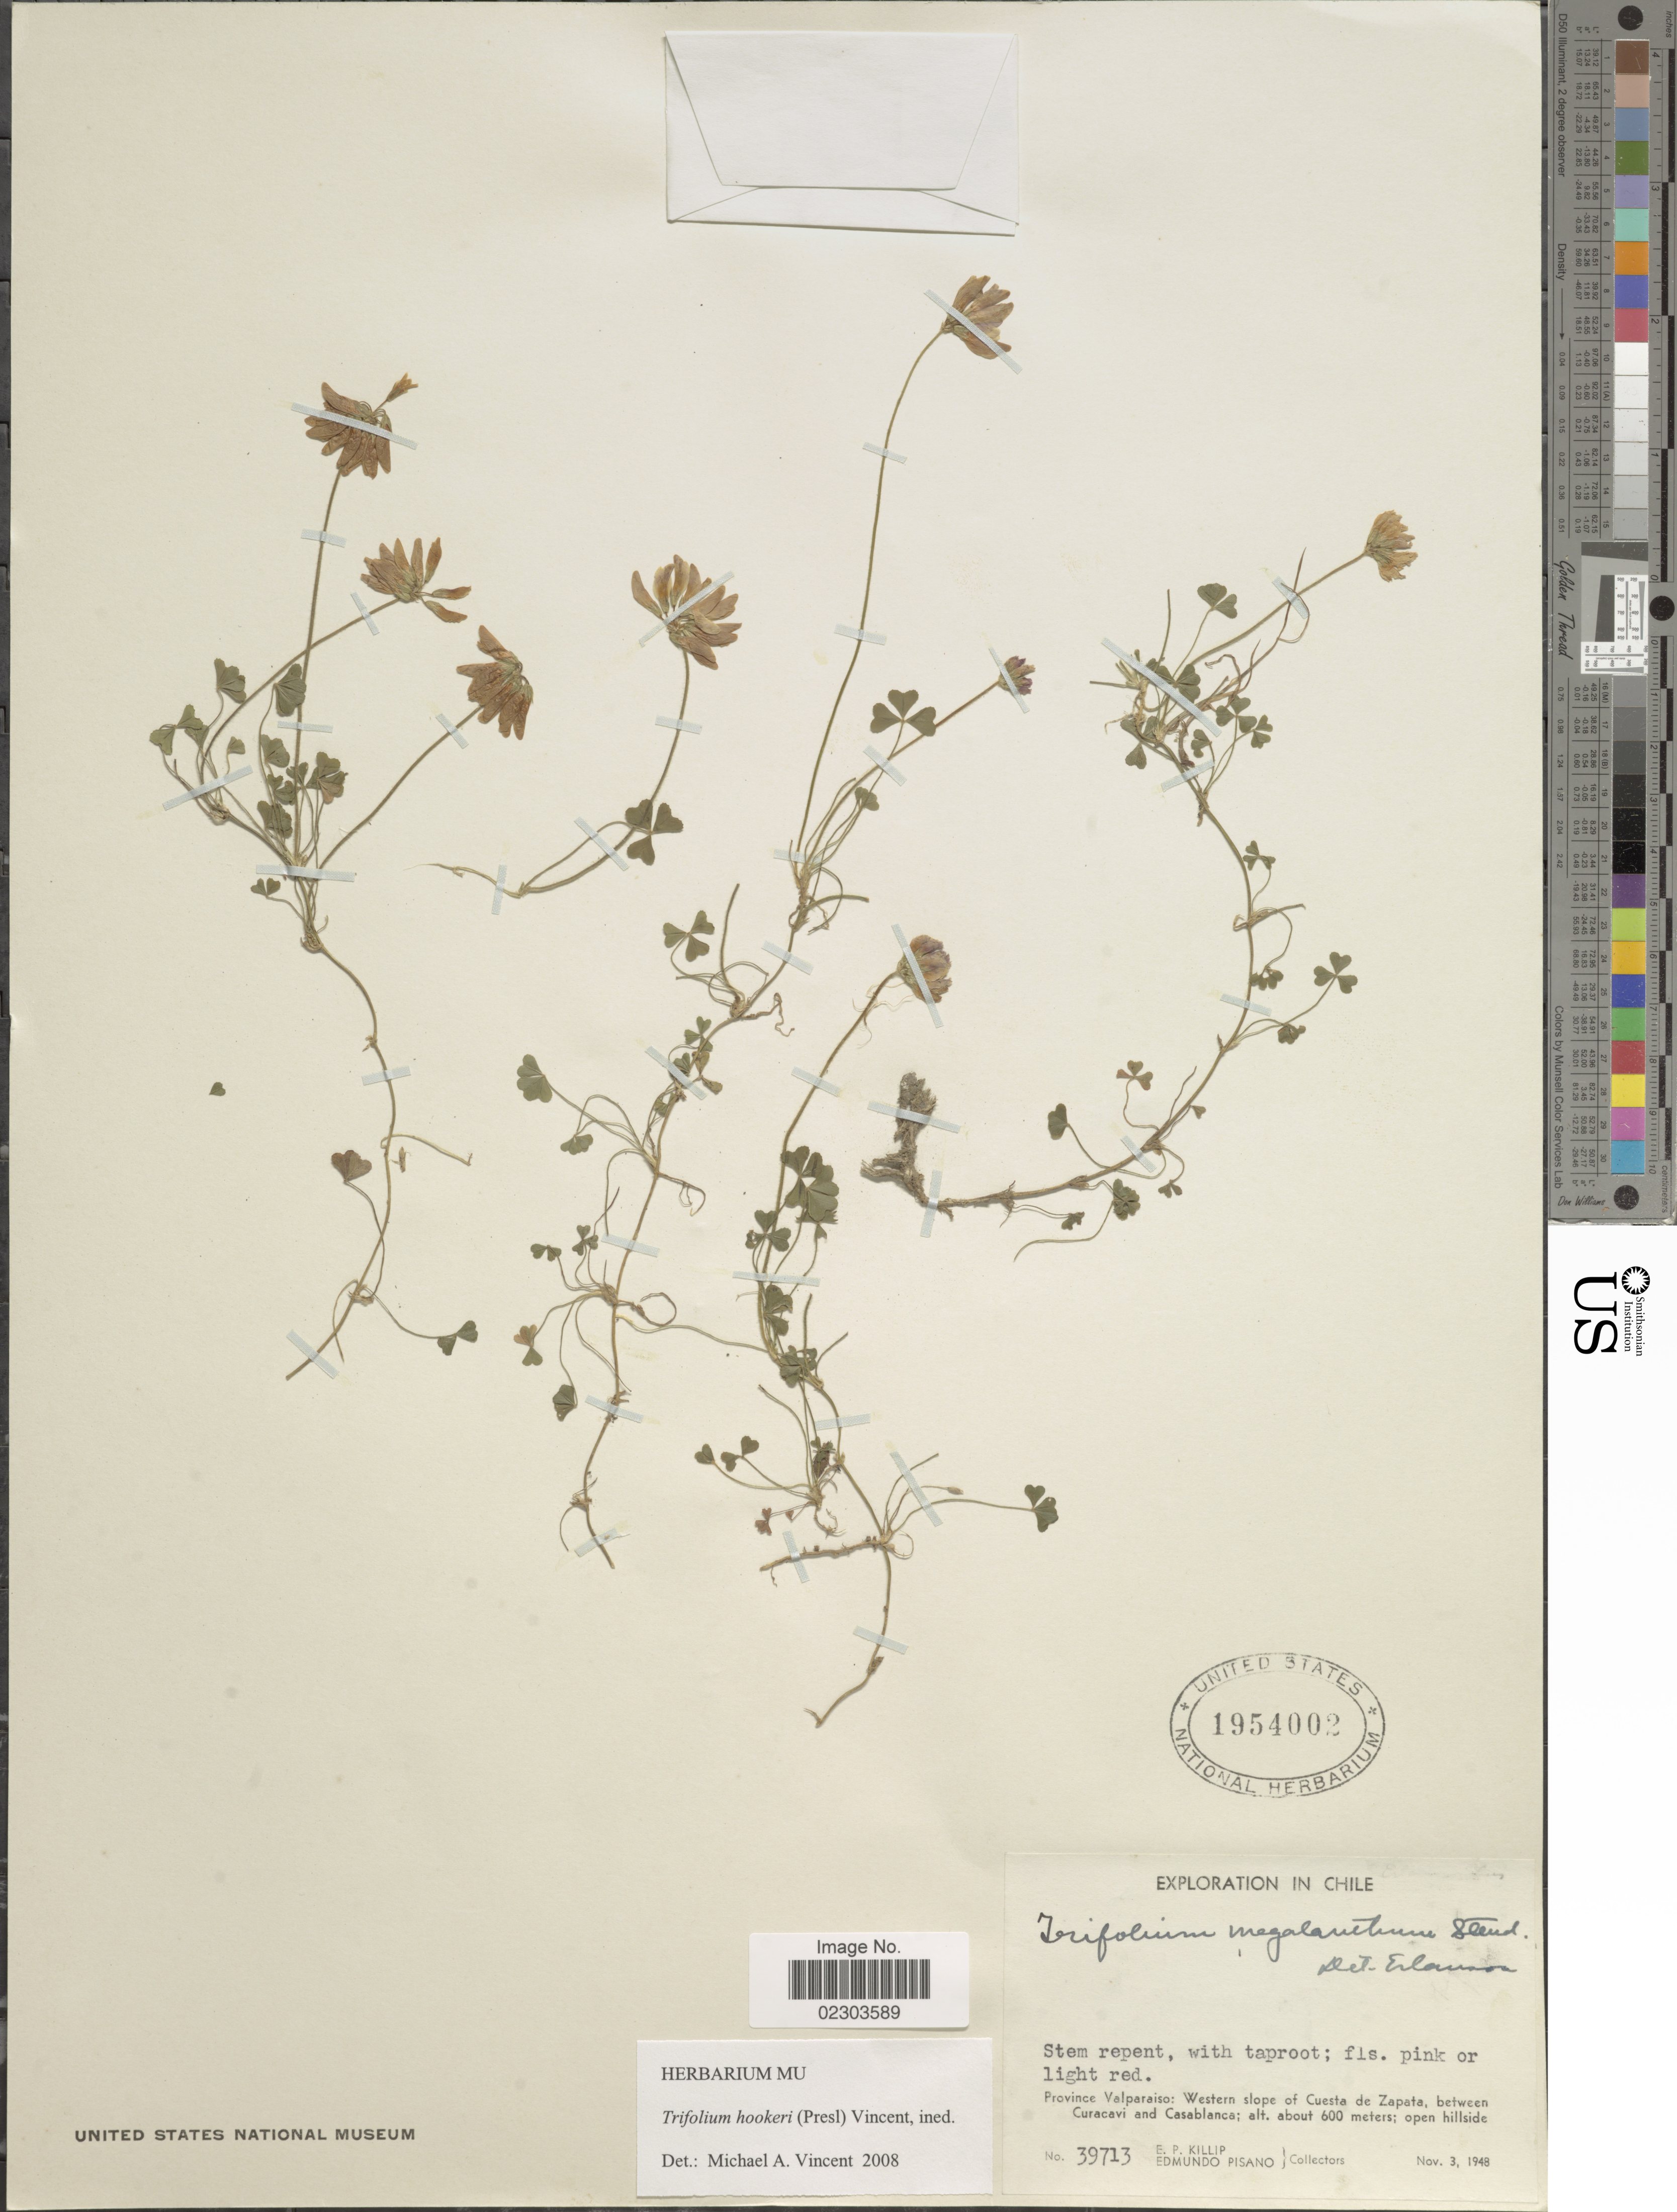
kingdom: Plantae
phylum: Tracheophyta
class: Magnoliopsida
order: Fabales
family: Fabaceae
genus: Trifolium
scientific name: Trifolium hookeri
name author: (C. Presl) Vincent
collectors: E. P. Killip & E. Pisano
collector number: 39713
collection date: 1948-11-03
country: Chile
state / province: Valparaíso (V)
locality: Western slope of Cuesta de Zapata, between Curacavi and Casablanca; open hillside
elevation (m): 600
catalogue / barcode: US 1954002